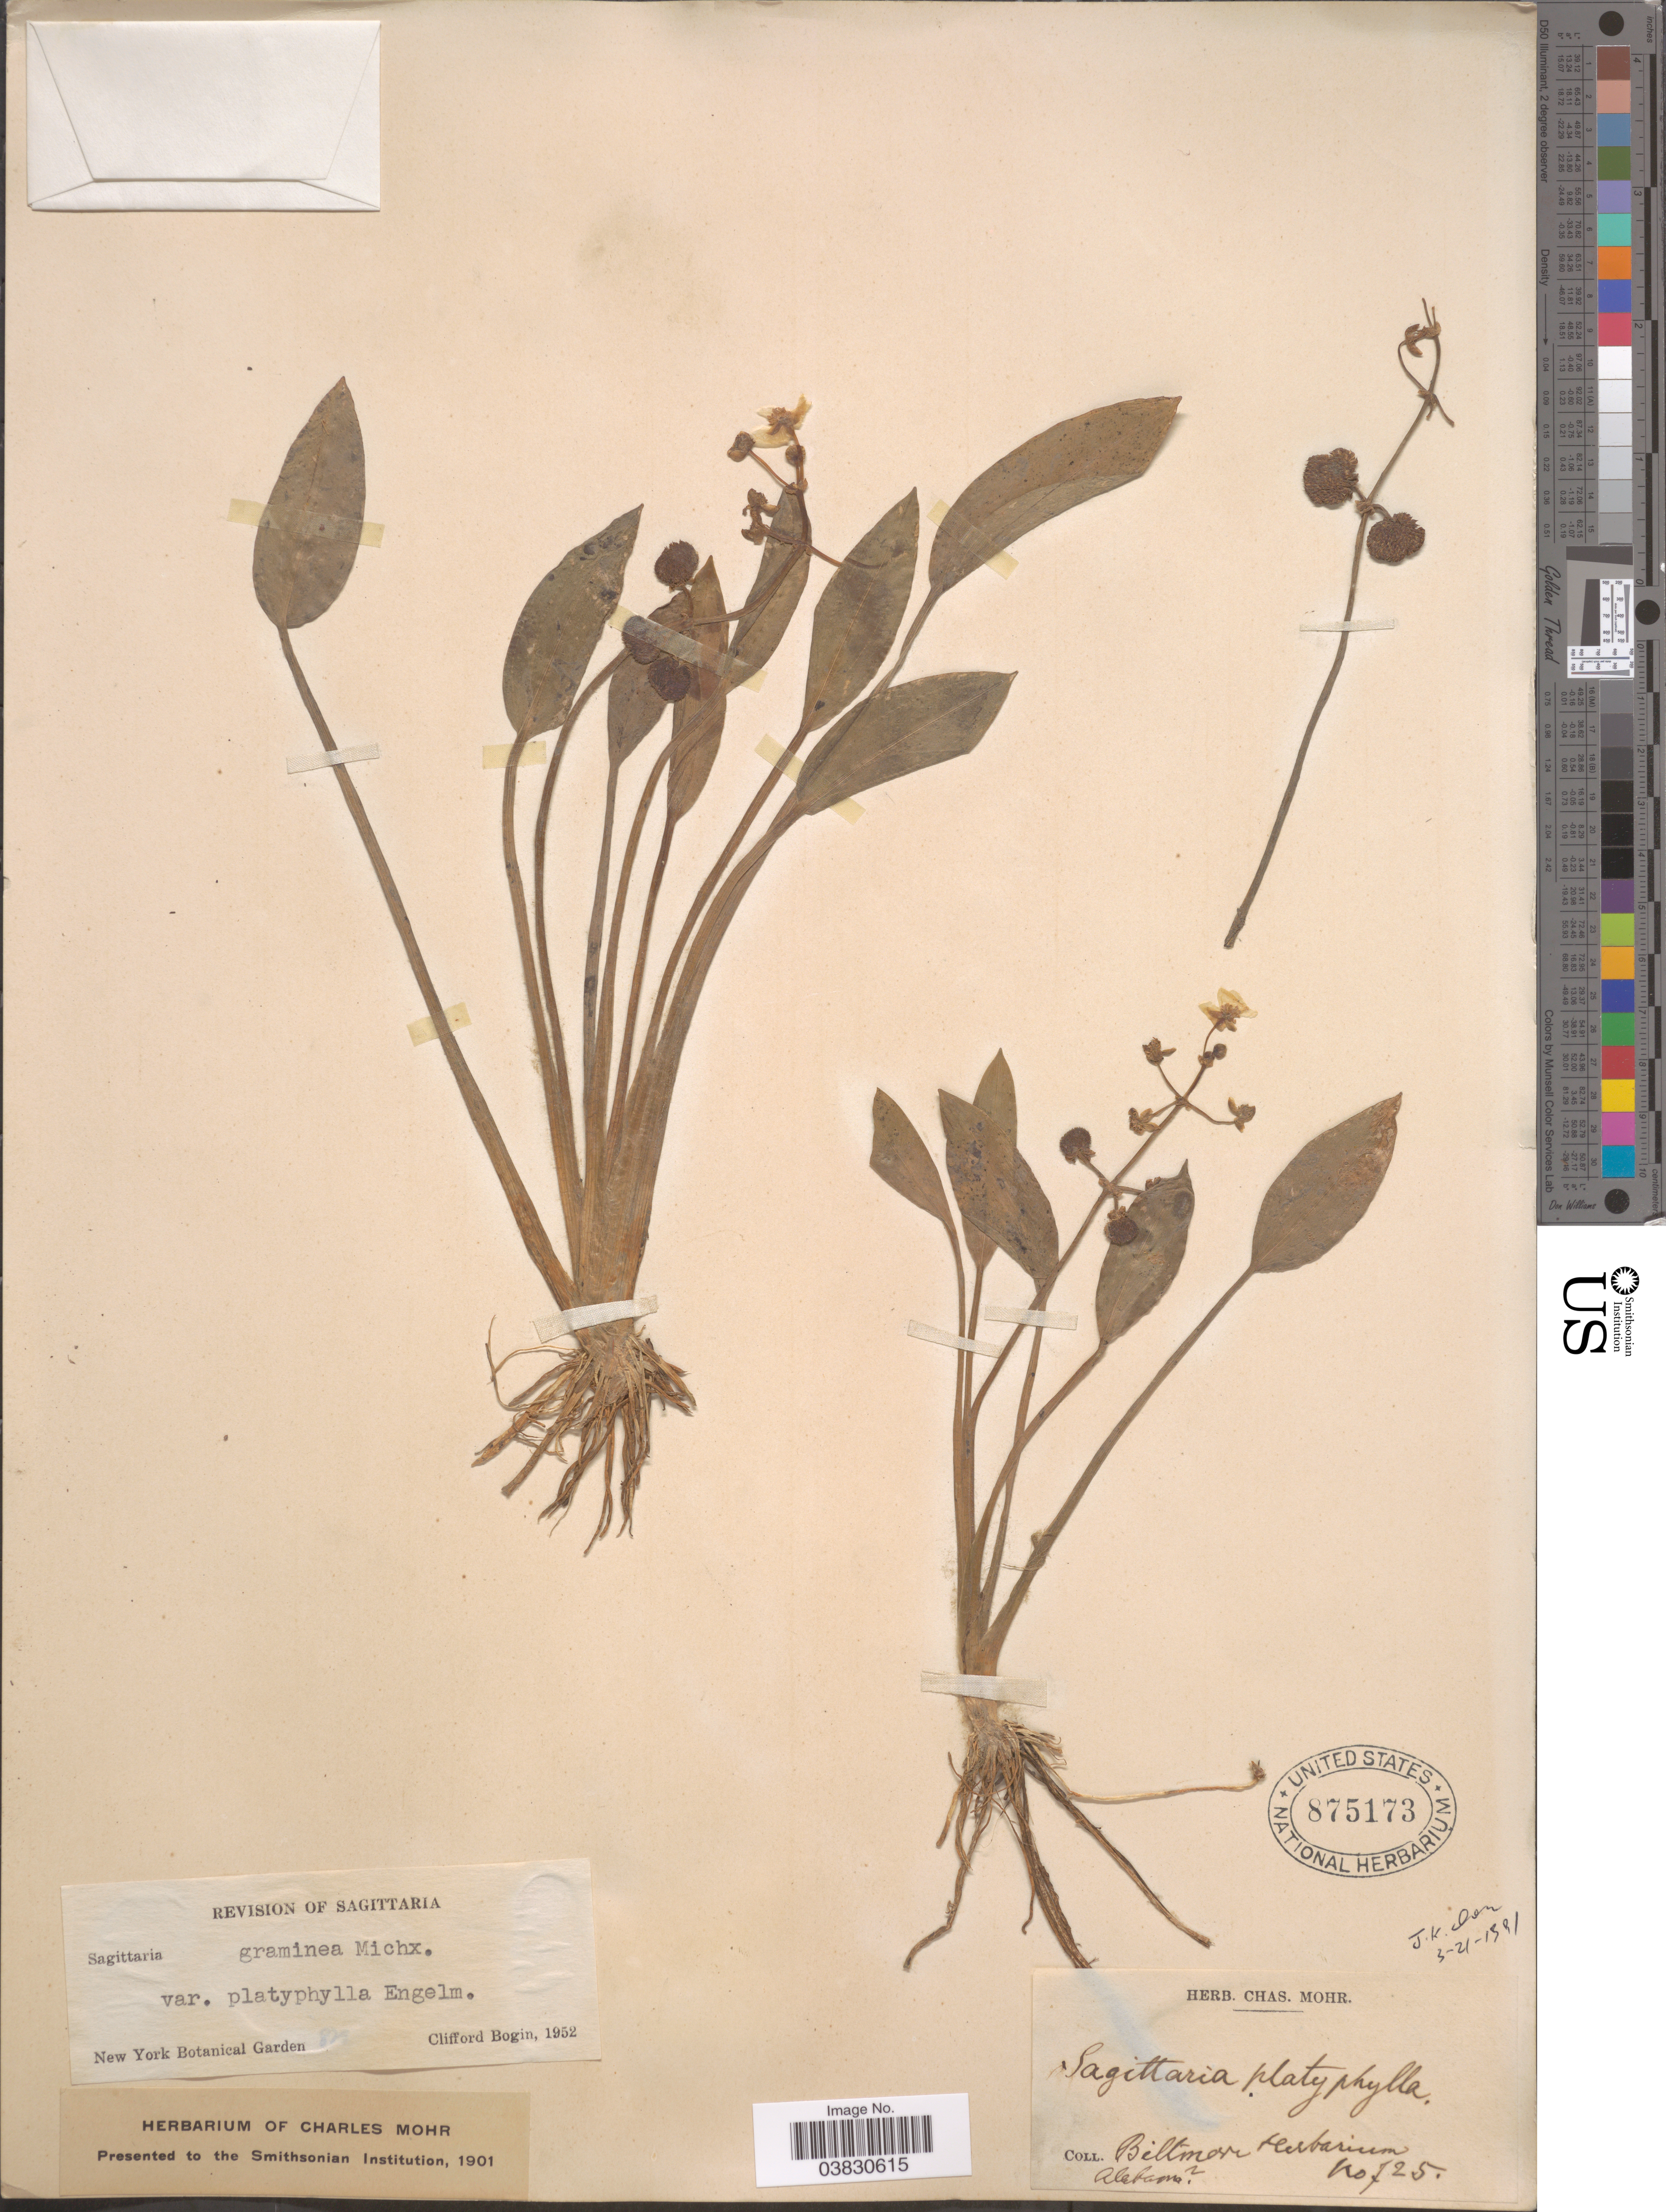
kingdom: Plantae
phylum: Tracheophyta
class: Liliopsida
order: Alismatales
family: Alismataceae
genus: Sagittaria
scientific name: Sagittaria platyphylla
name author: (Englem.) J.G. Sm.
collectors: ex herb. Charles Mohr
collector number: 725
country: United States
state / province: Alabama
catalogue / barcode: US 875173